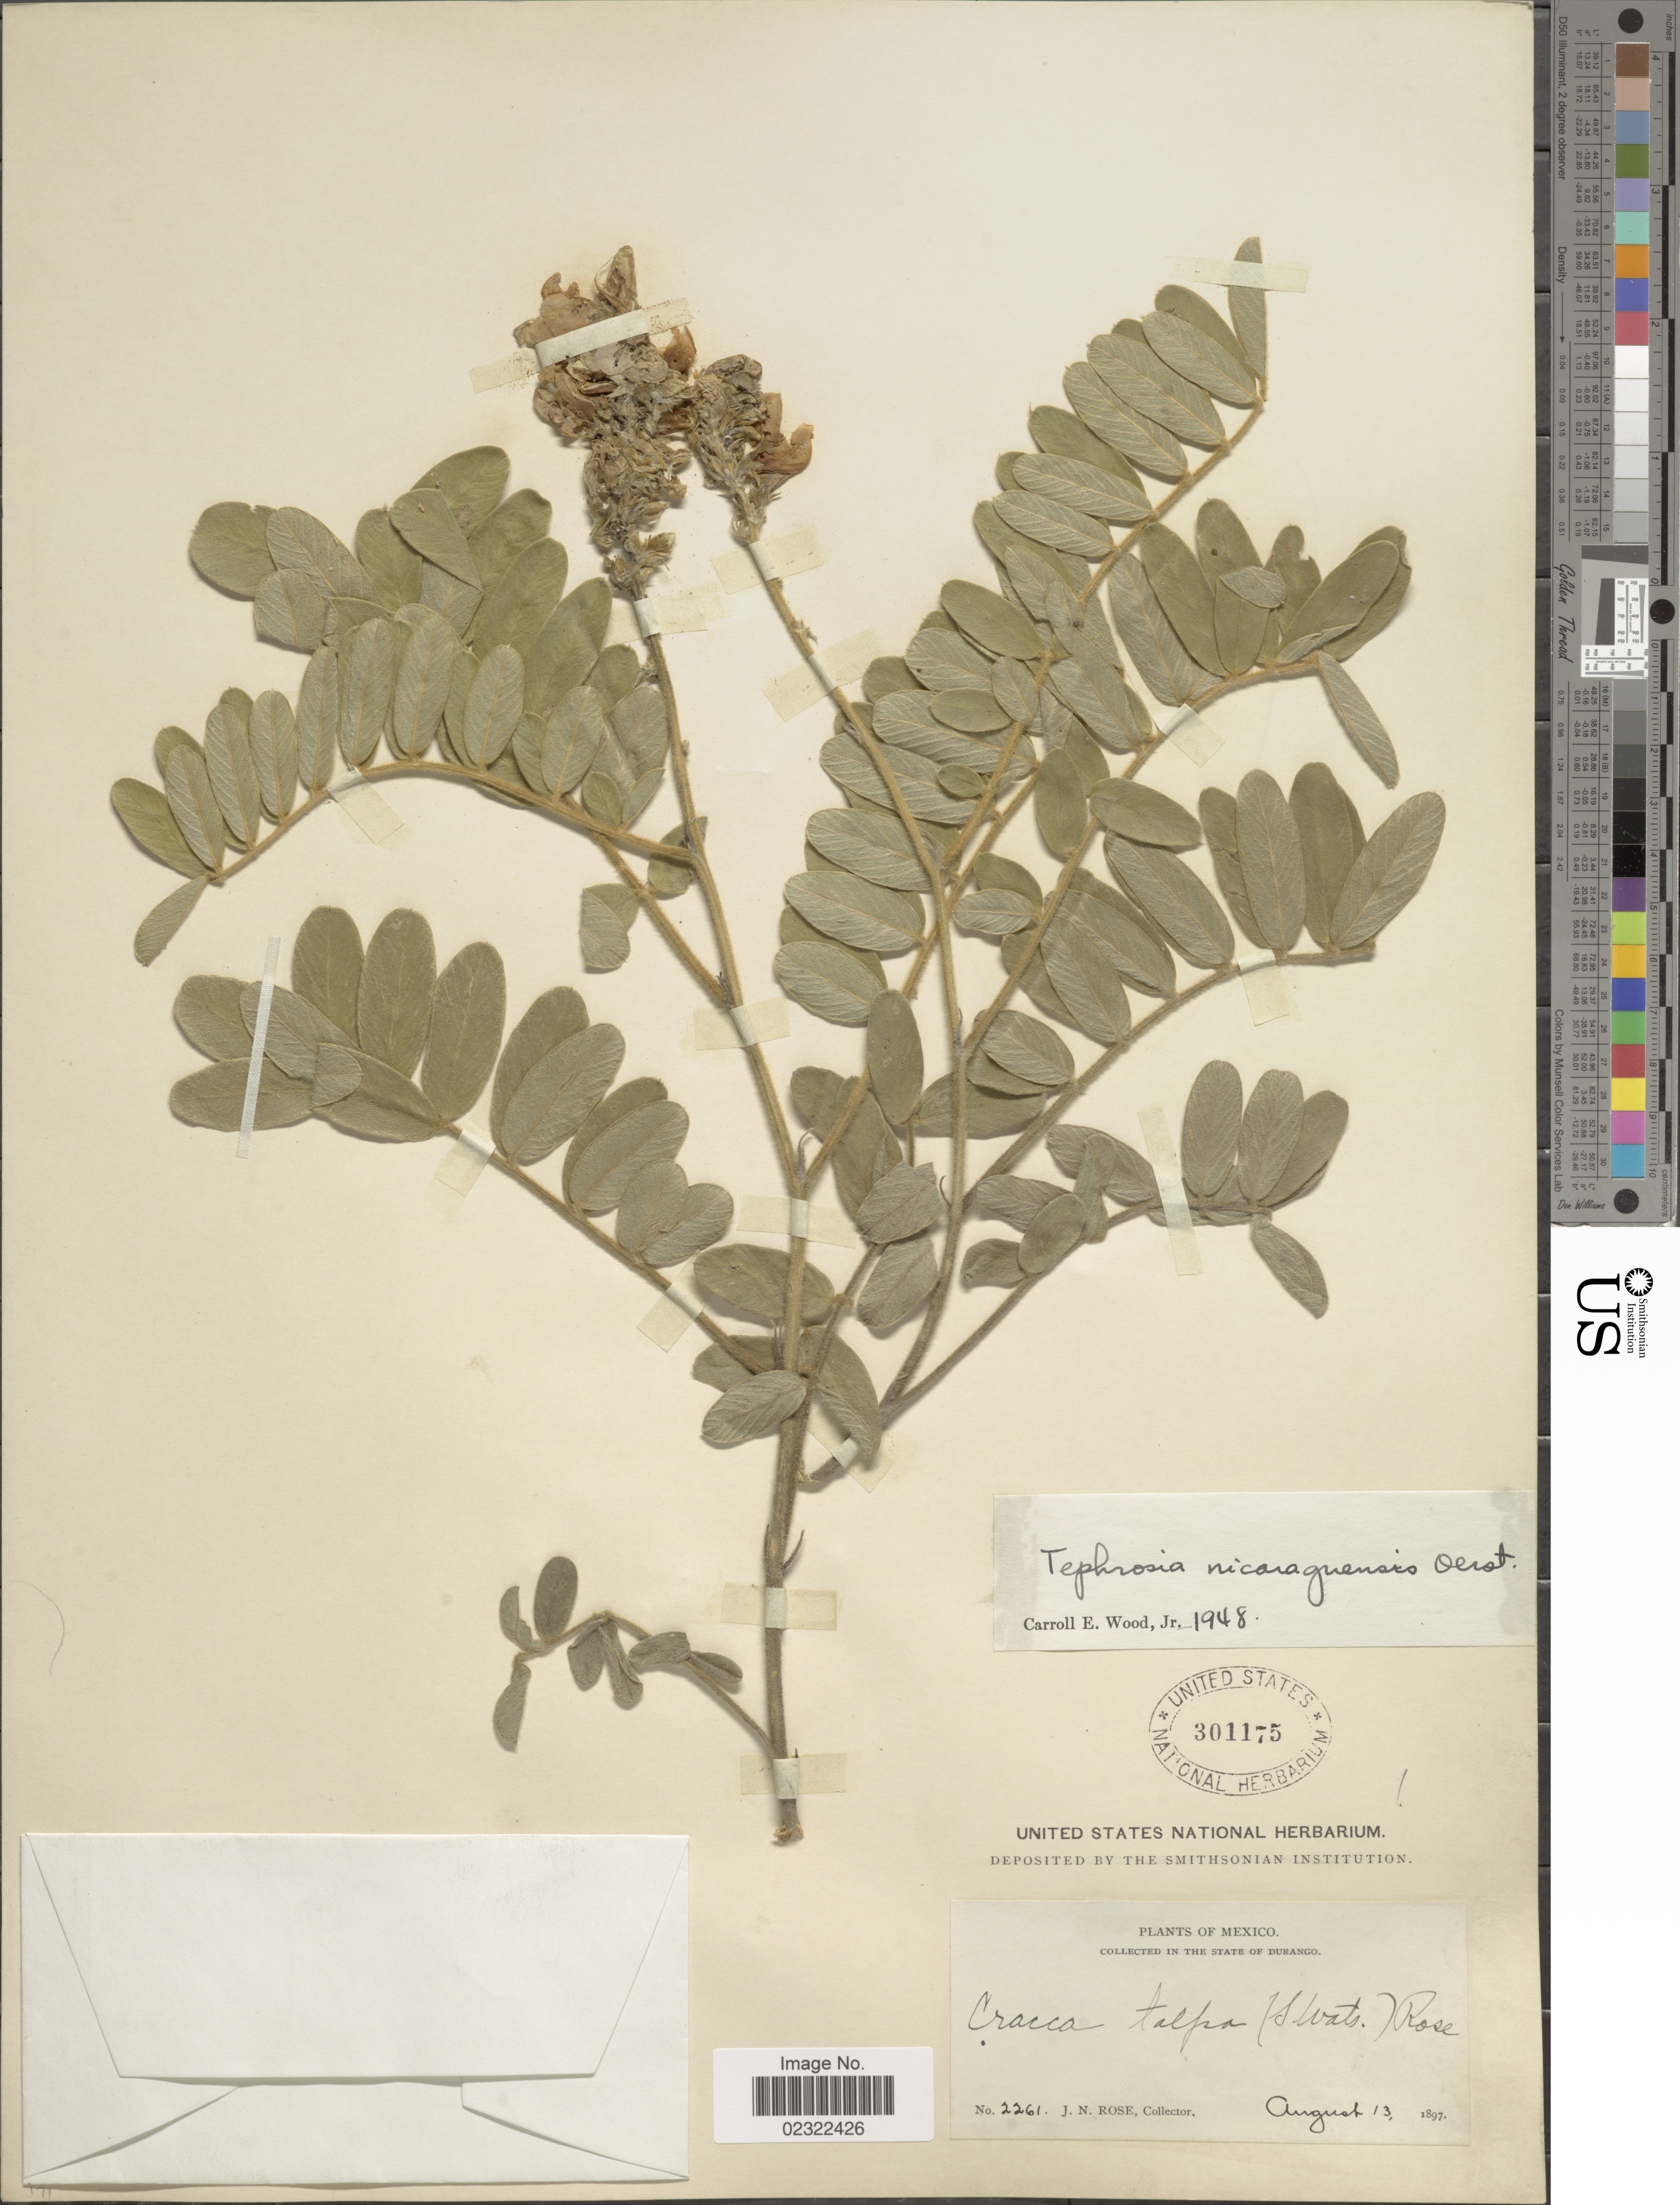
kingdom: Plantae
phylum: Tracheophyta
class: Magnoliopsida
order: Fabales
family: Fabaceae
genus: Tephrosia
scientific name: Tephrosia nicaraguensis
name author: Oerst.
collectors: J. N. Rose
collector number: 2261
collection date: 1897-08-13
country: Mexico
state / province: Durango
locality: Mexico, State of Durango.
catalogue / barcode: US 301175